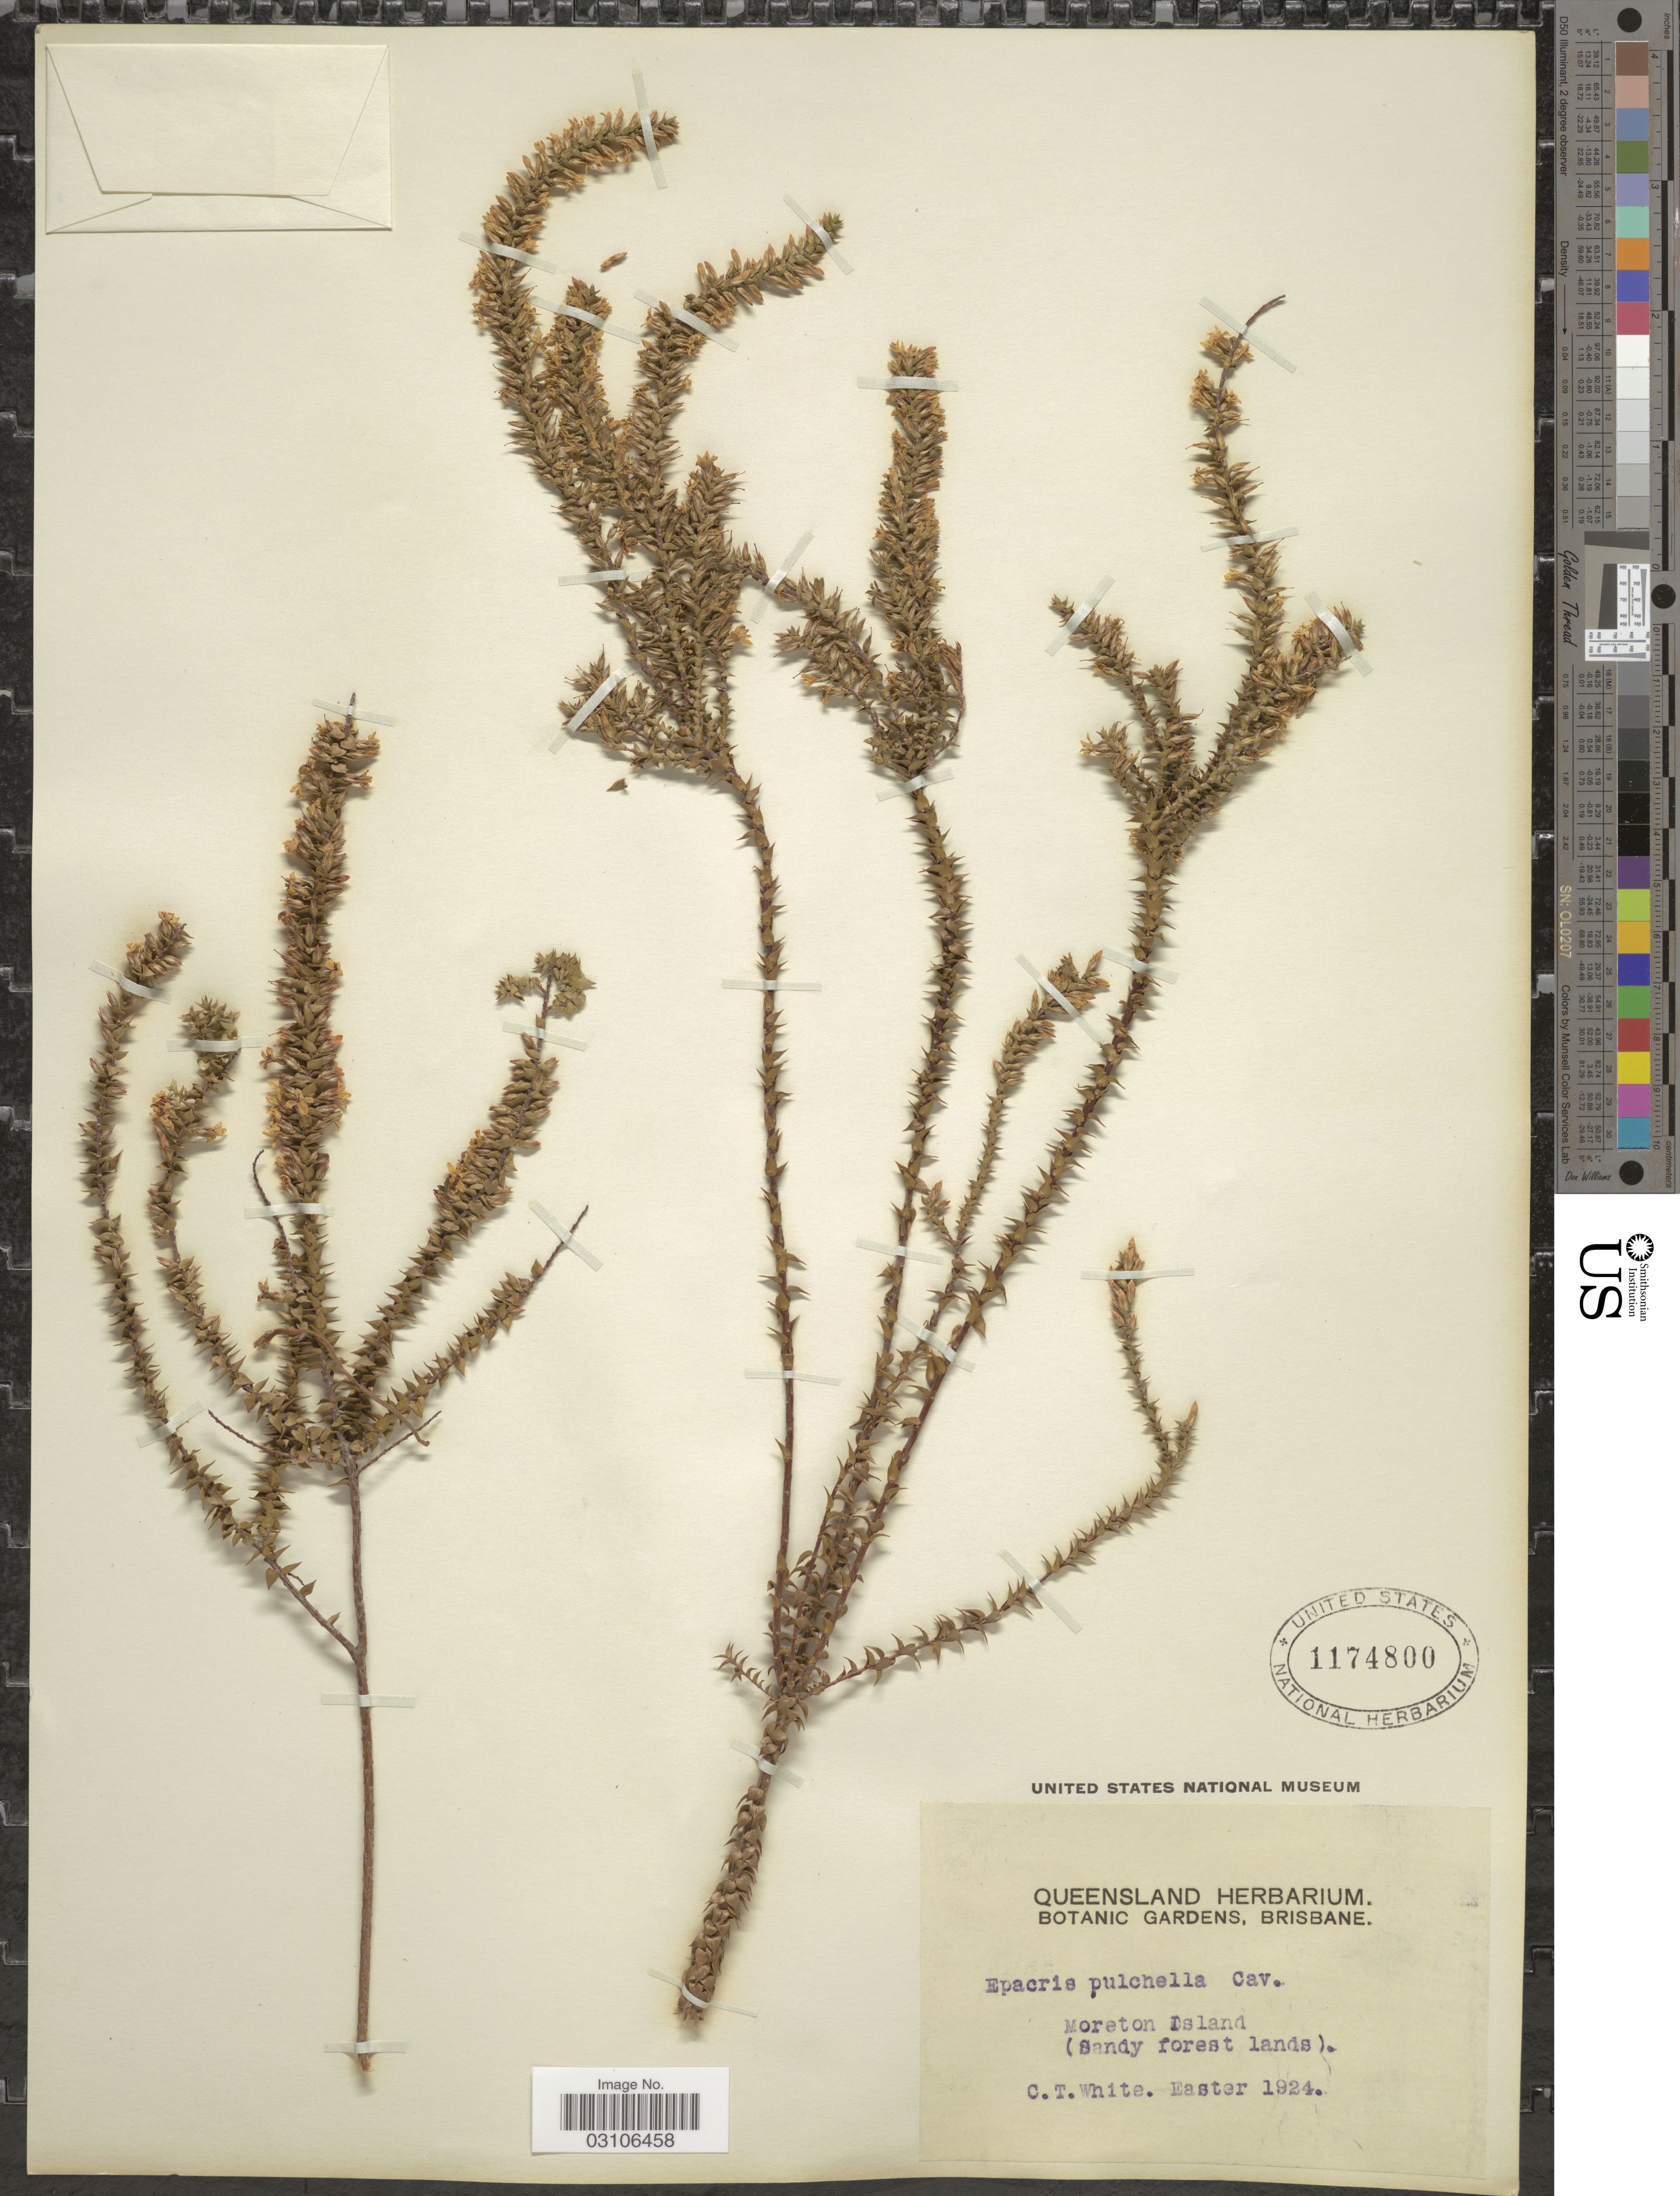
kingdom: Plantae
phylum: Tracheophyta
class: Magnoliopsida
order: Ericales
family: Ericaceae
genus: Epacris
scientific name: Epacris pulchella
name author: Cav.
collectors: C. T. White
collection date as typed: Easter 1924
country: Australia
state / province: Queensland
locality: Moreton Island.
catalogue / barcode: US 1174800